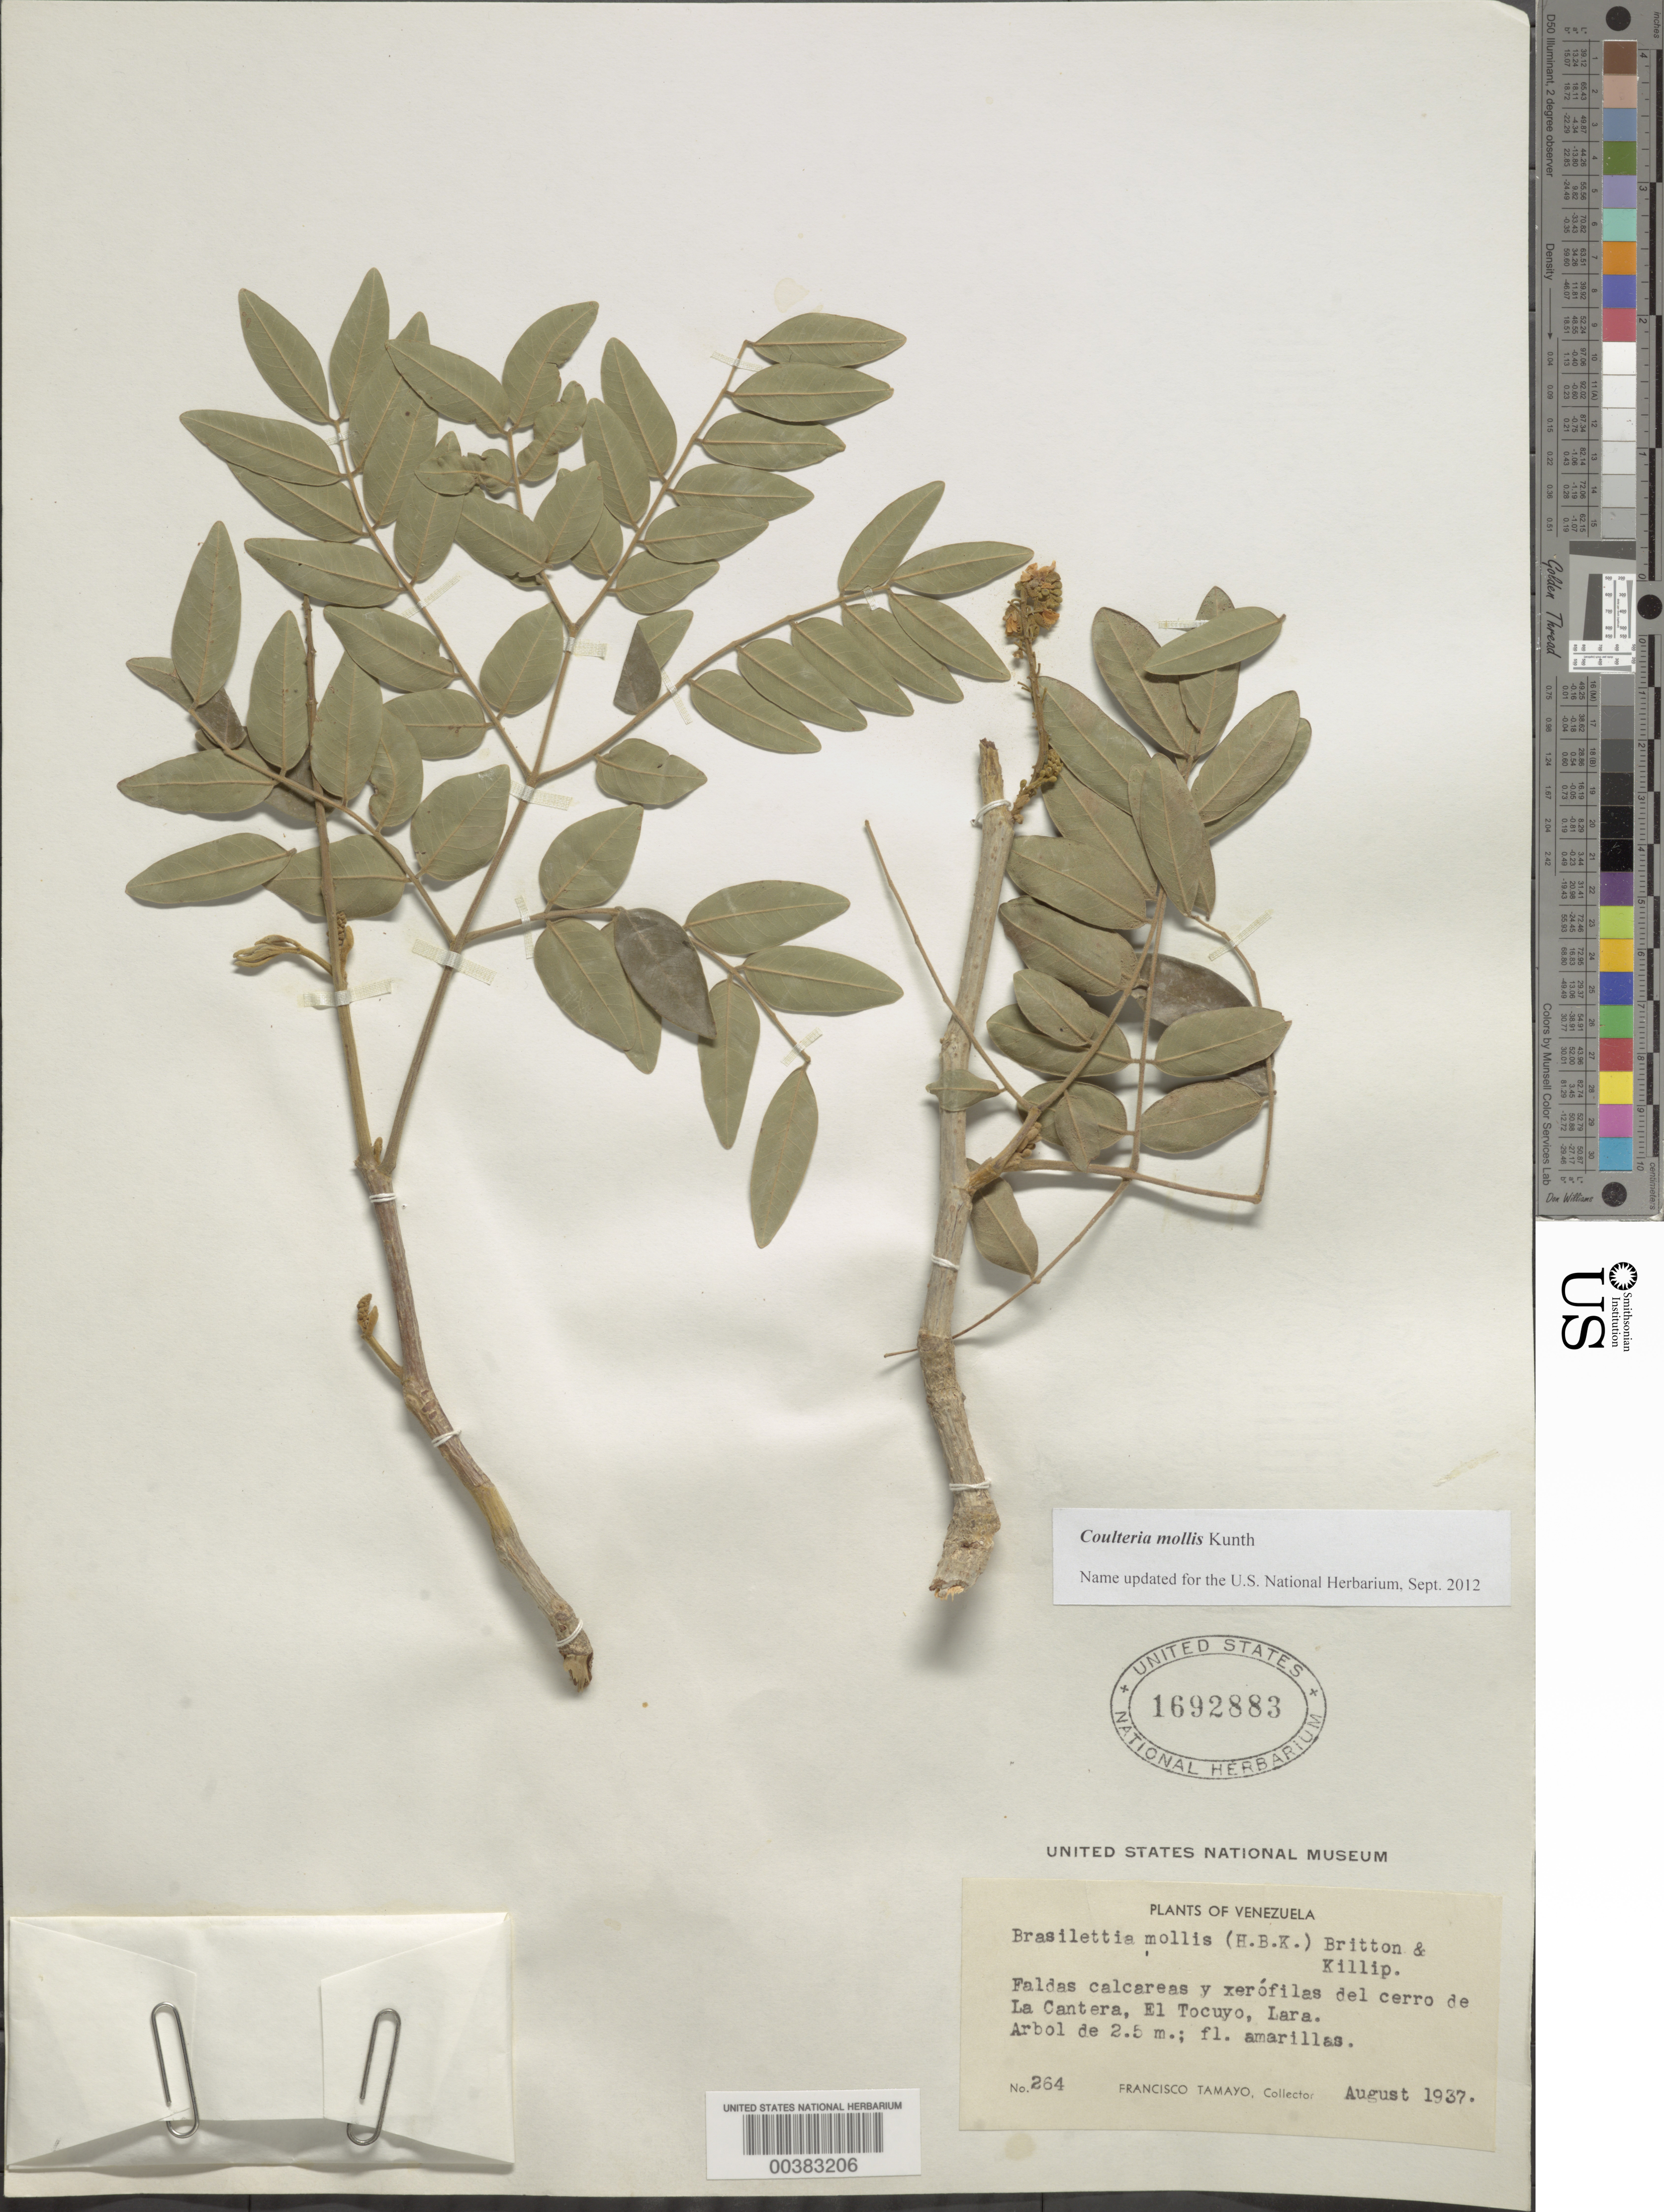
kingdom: Plantae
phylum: Tracheophyta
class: Magnoliopsida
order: Fabales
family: Fabaceae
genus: Coulteria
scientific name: Coulteria mollis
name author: Kunth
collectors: F. Tamayo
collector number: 264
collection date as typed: Aug 1937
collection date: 1937-08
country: Venezuela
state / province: Lara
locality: Cerro de la cantera, el tocuyo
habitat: Faldas calcareas y xerofilas del cerro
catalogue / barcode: US 1692883